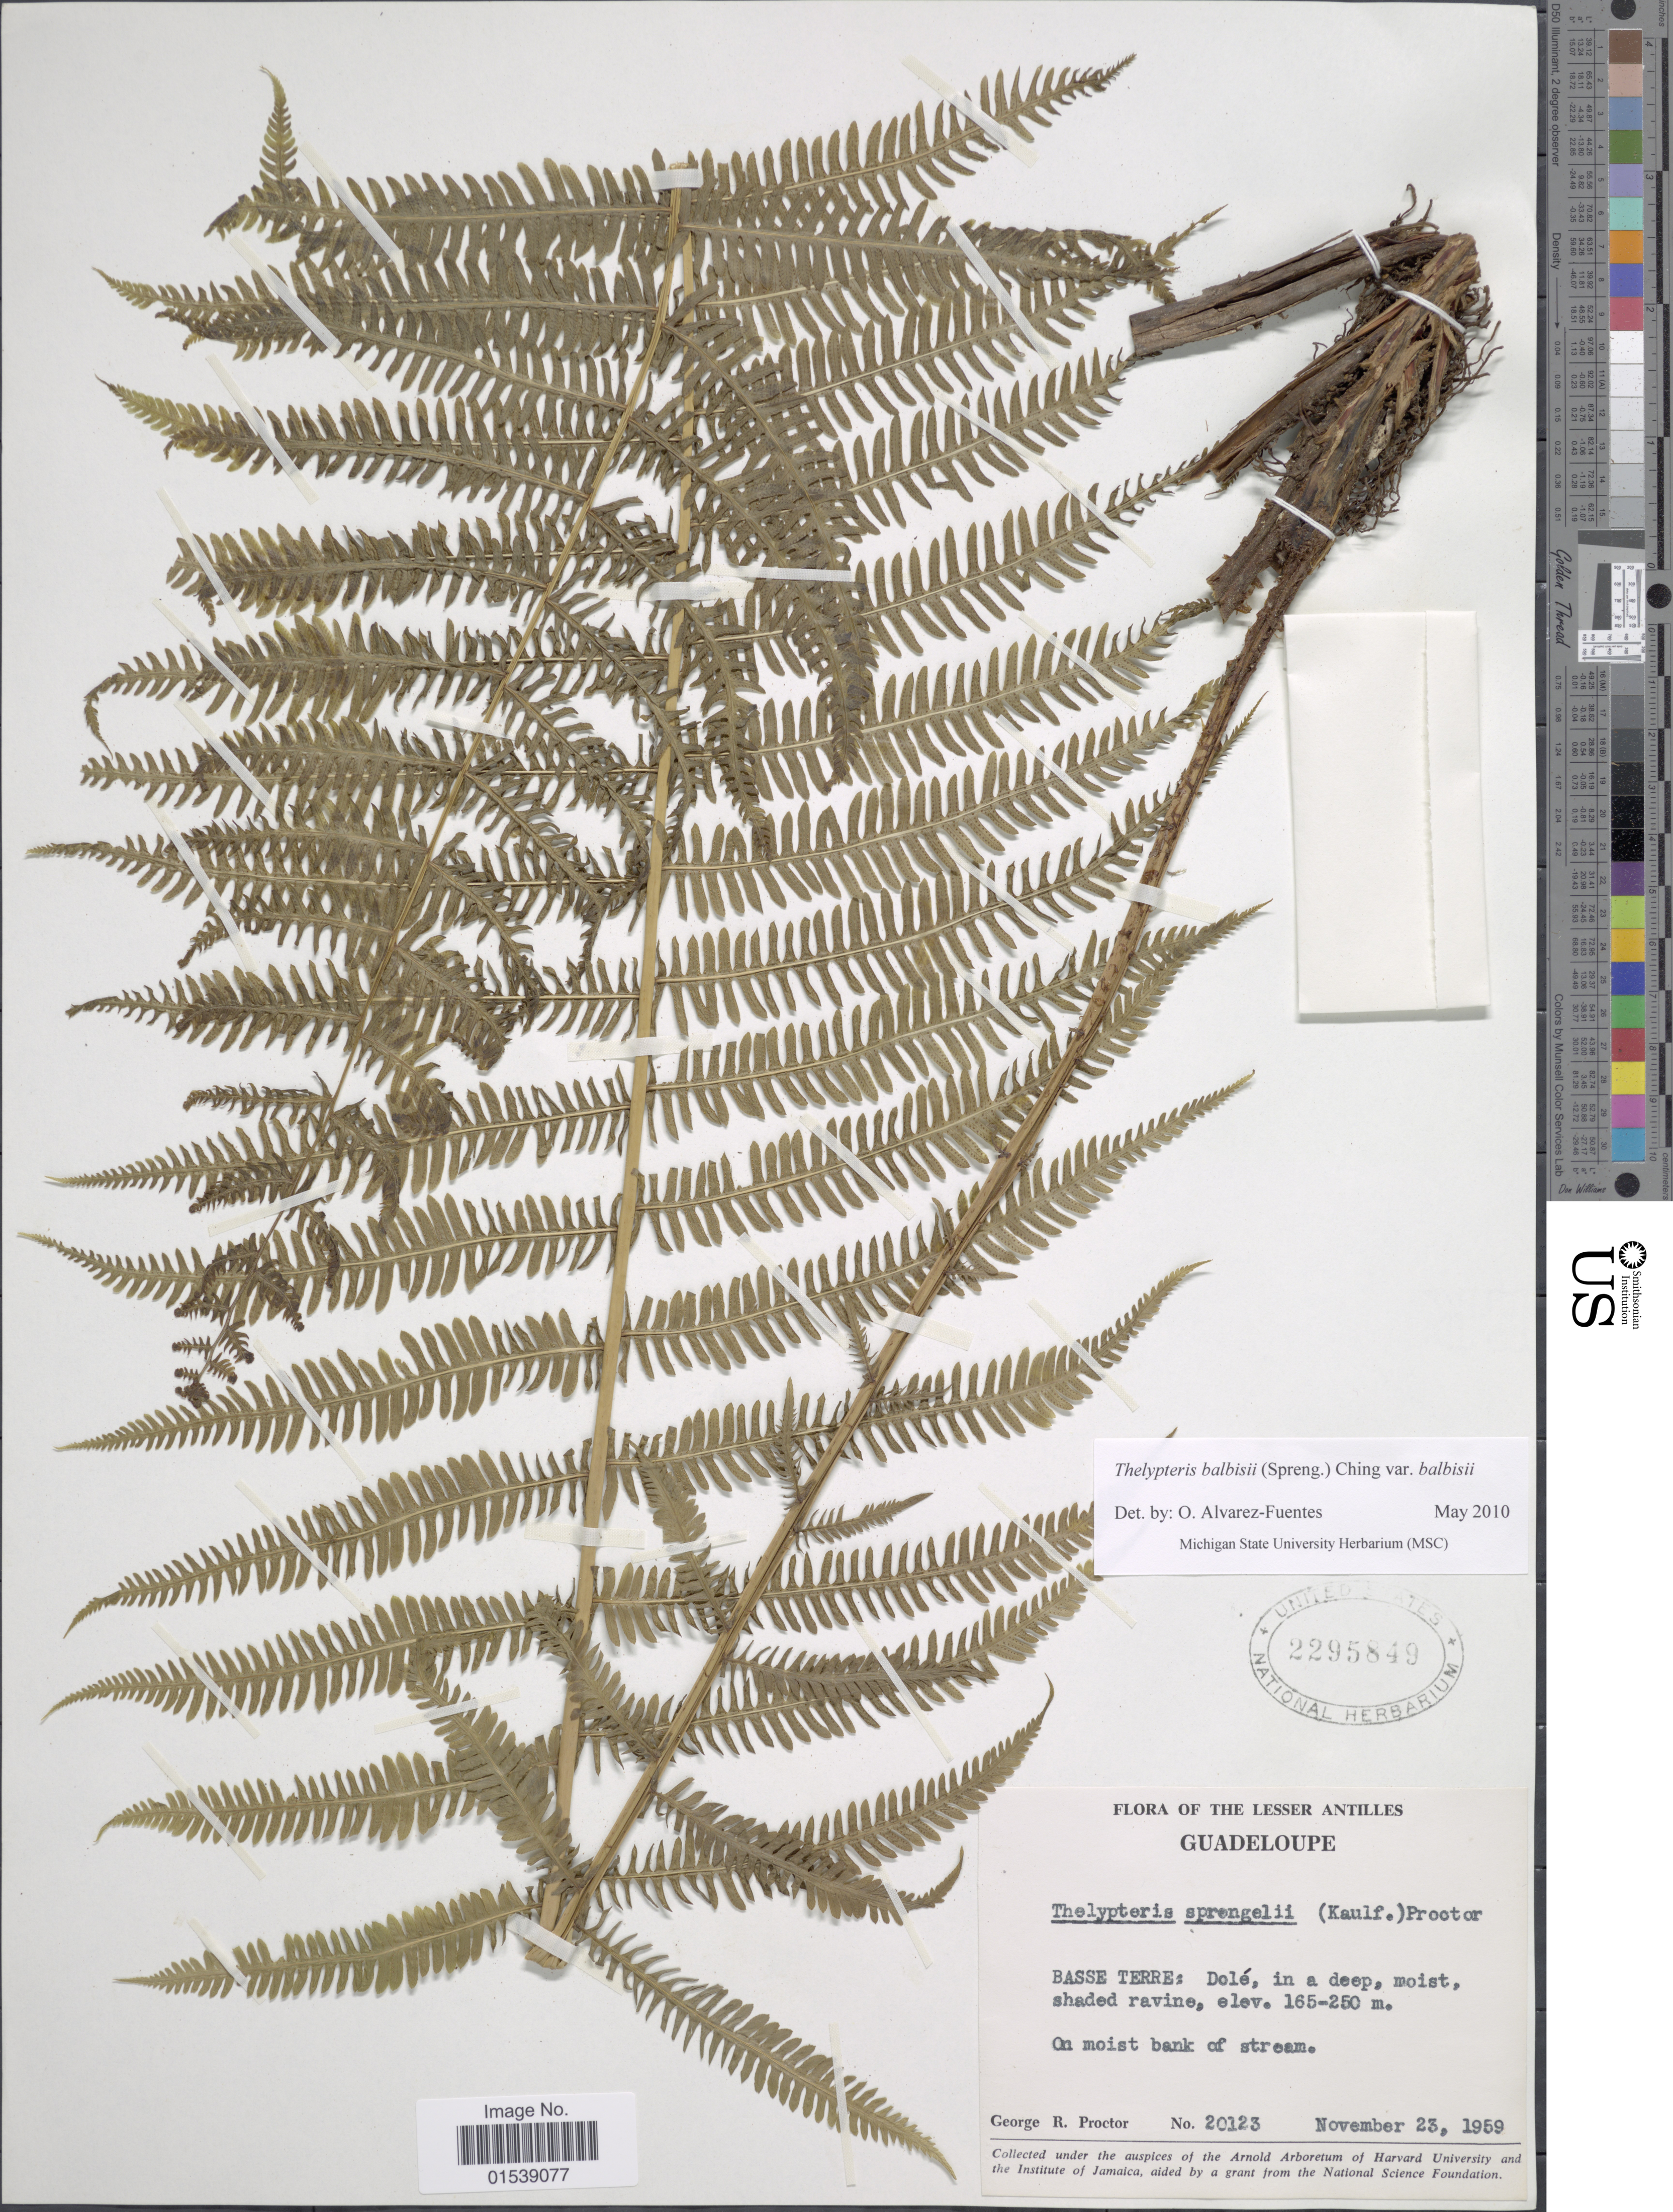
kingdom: Plantae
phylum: Tracheophyta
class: Polypodiopsida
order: Polypodiales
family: Thelypteridaceae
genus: Amauropelta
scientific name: Amauropelta balbisii (Spreng.) comb. nov., ined. 2015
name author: (Spreng.)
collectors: G. R. Proctor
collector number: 20123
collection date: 1959-11-23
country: Guadeloupe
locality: Lesser Antilles, Basse Terre: Dole, in a deep, moist, shaded ravine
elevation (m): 165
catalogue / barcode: US 2295849